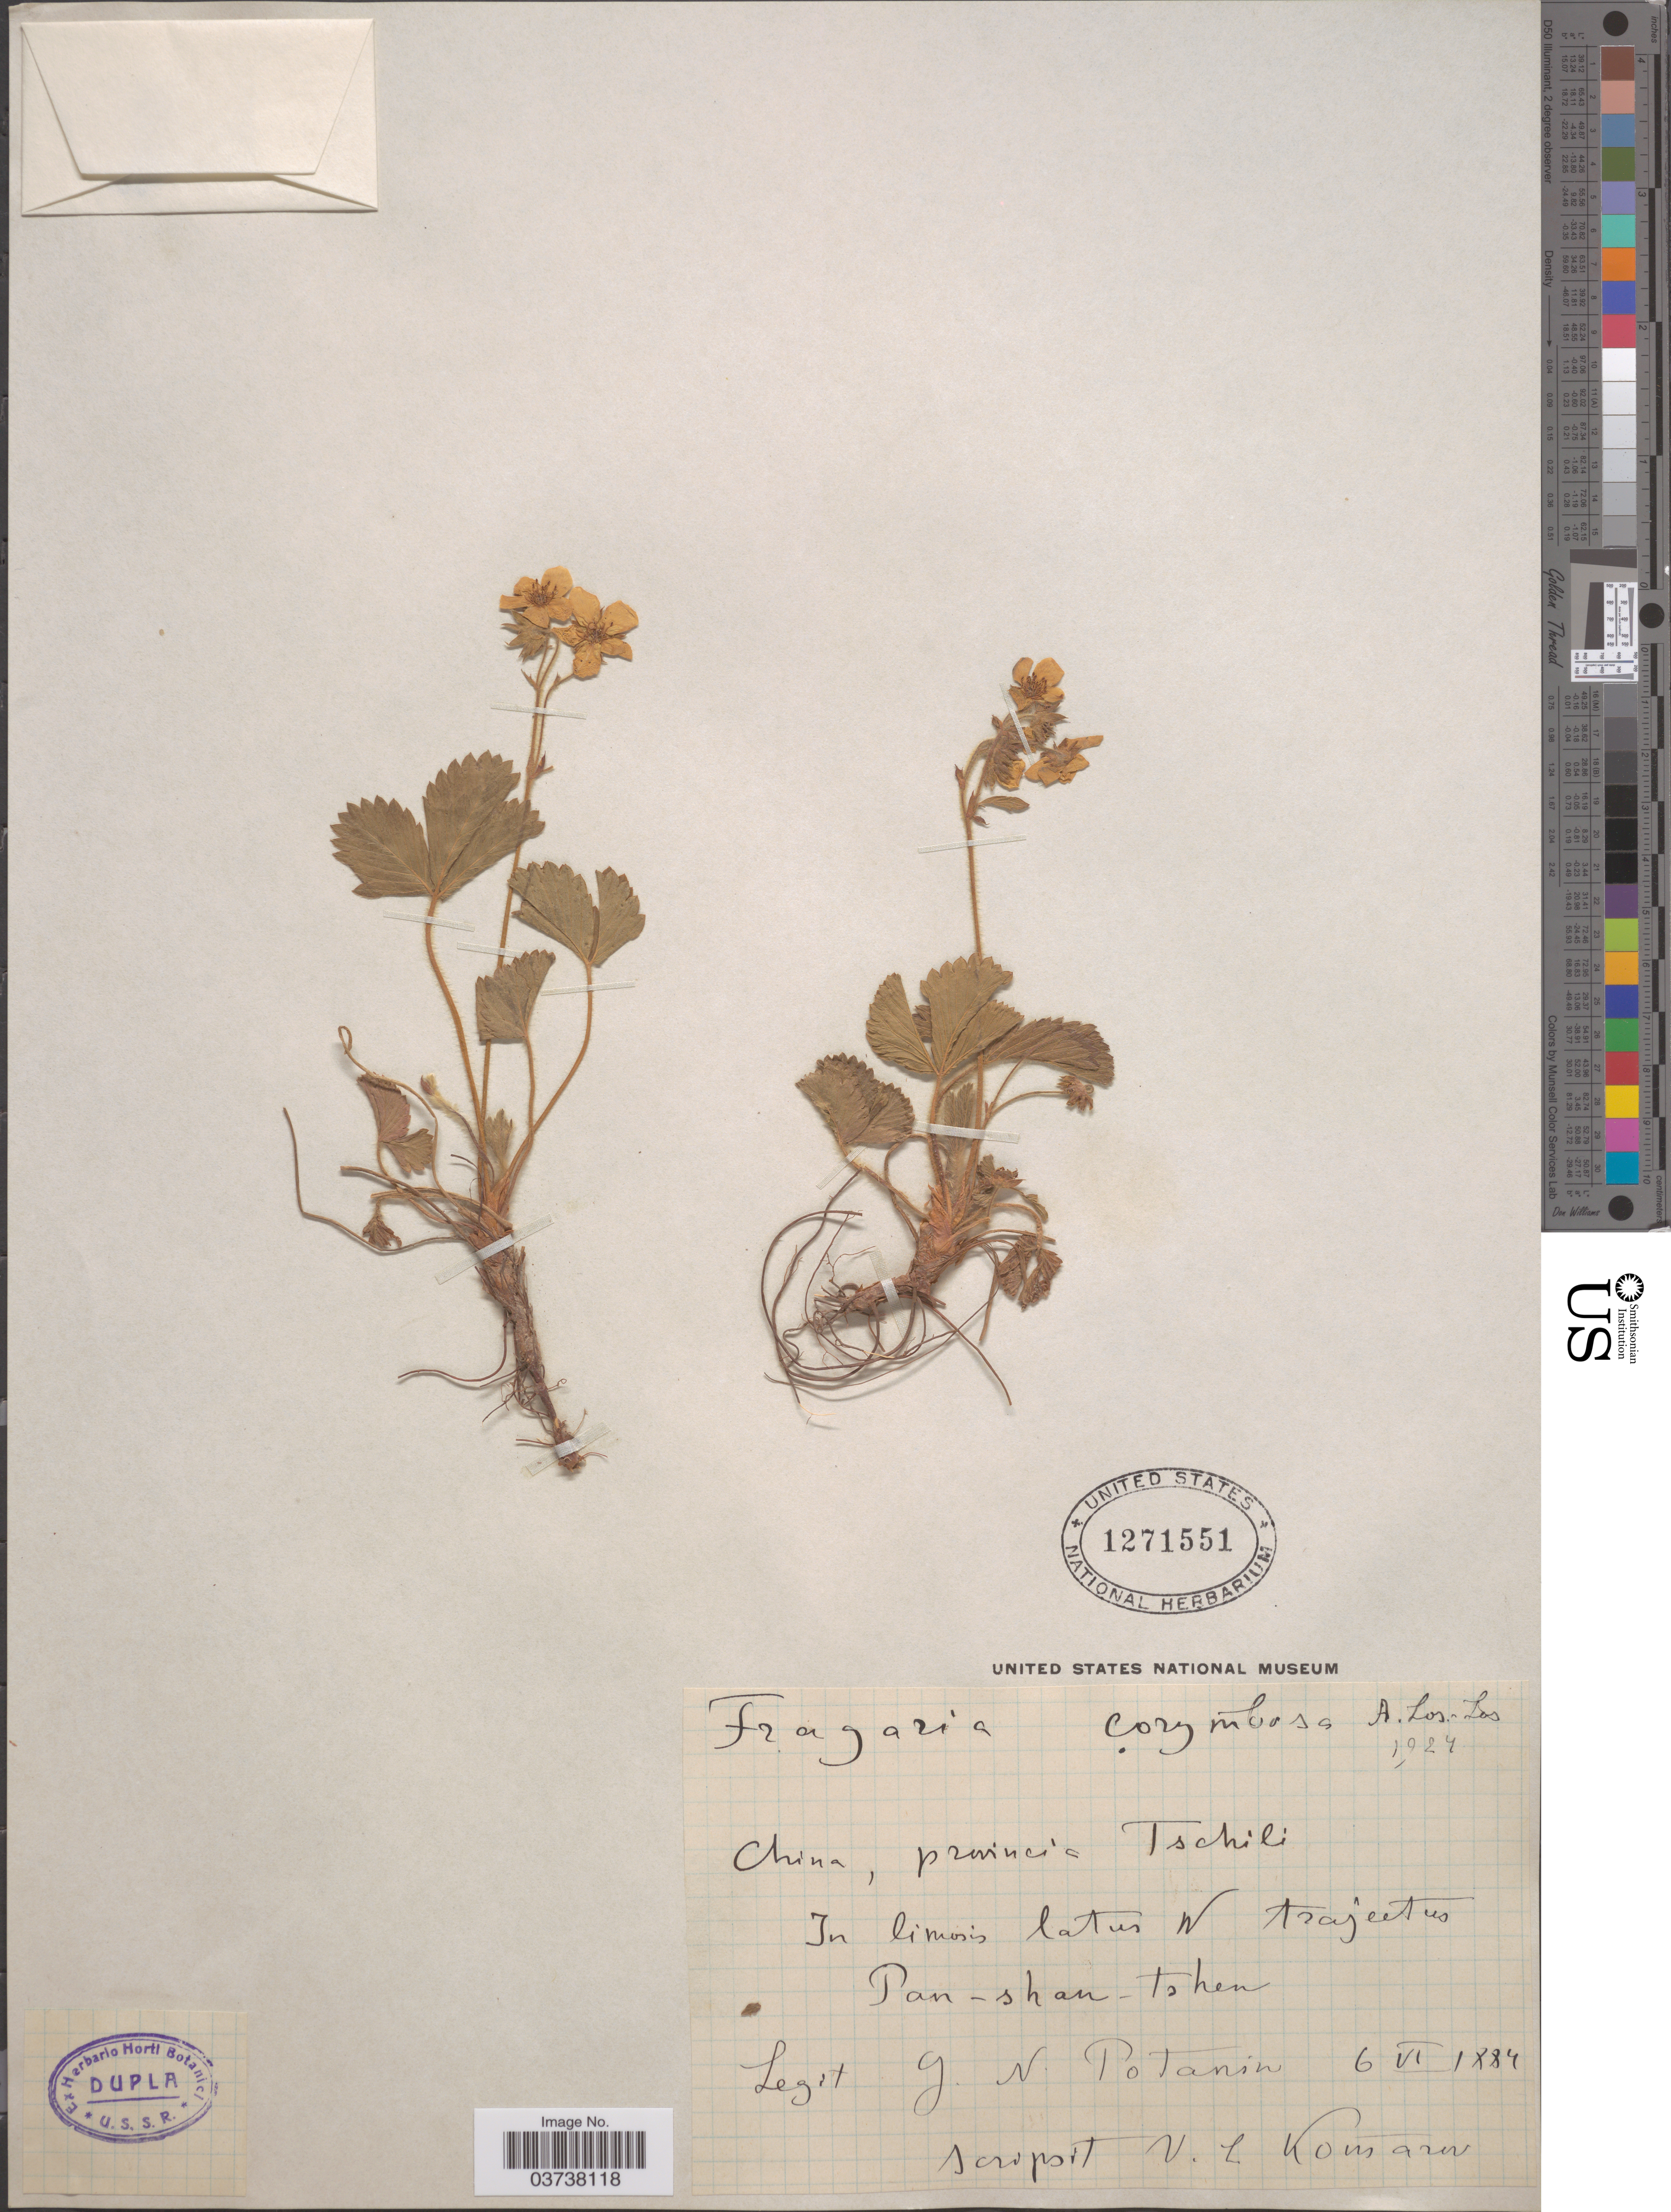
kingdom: Plantae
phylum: Tracheophyta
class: Magnoliopsida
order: Rosales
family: Rosaceae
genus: Fragaria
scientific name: Fragaria corymbosa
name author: Losinsk.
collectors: G. Potanin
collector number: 1924*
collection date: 1884-06-06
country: China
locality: Provincia Tschili. In limosis latus W trajectus. Pan-shan-tshen.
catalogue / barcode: US 1271551